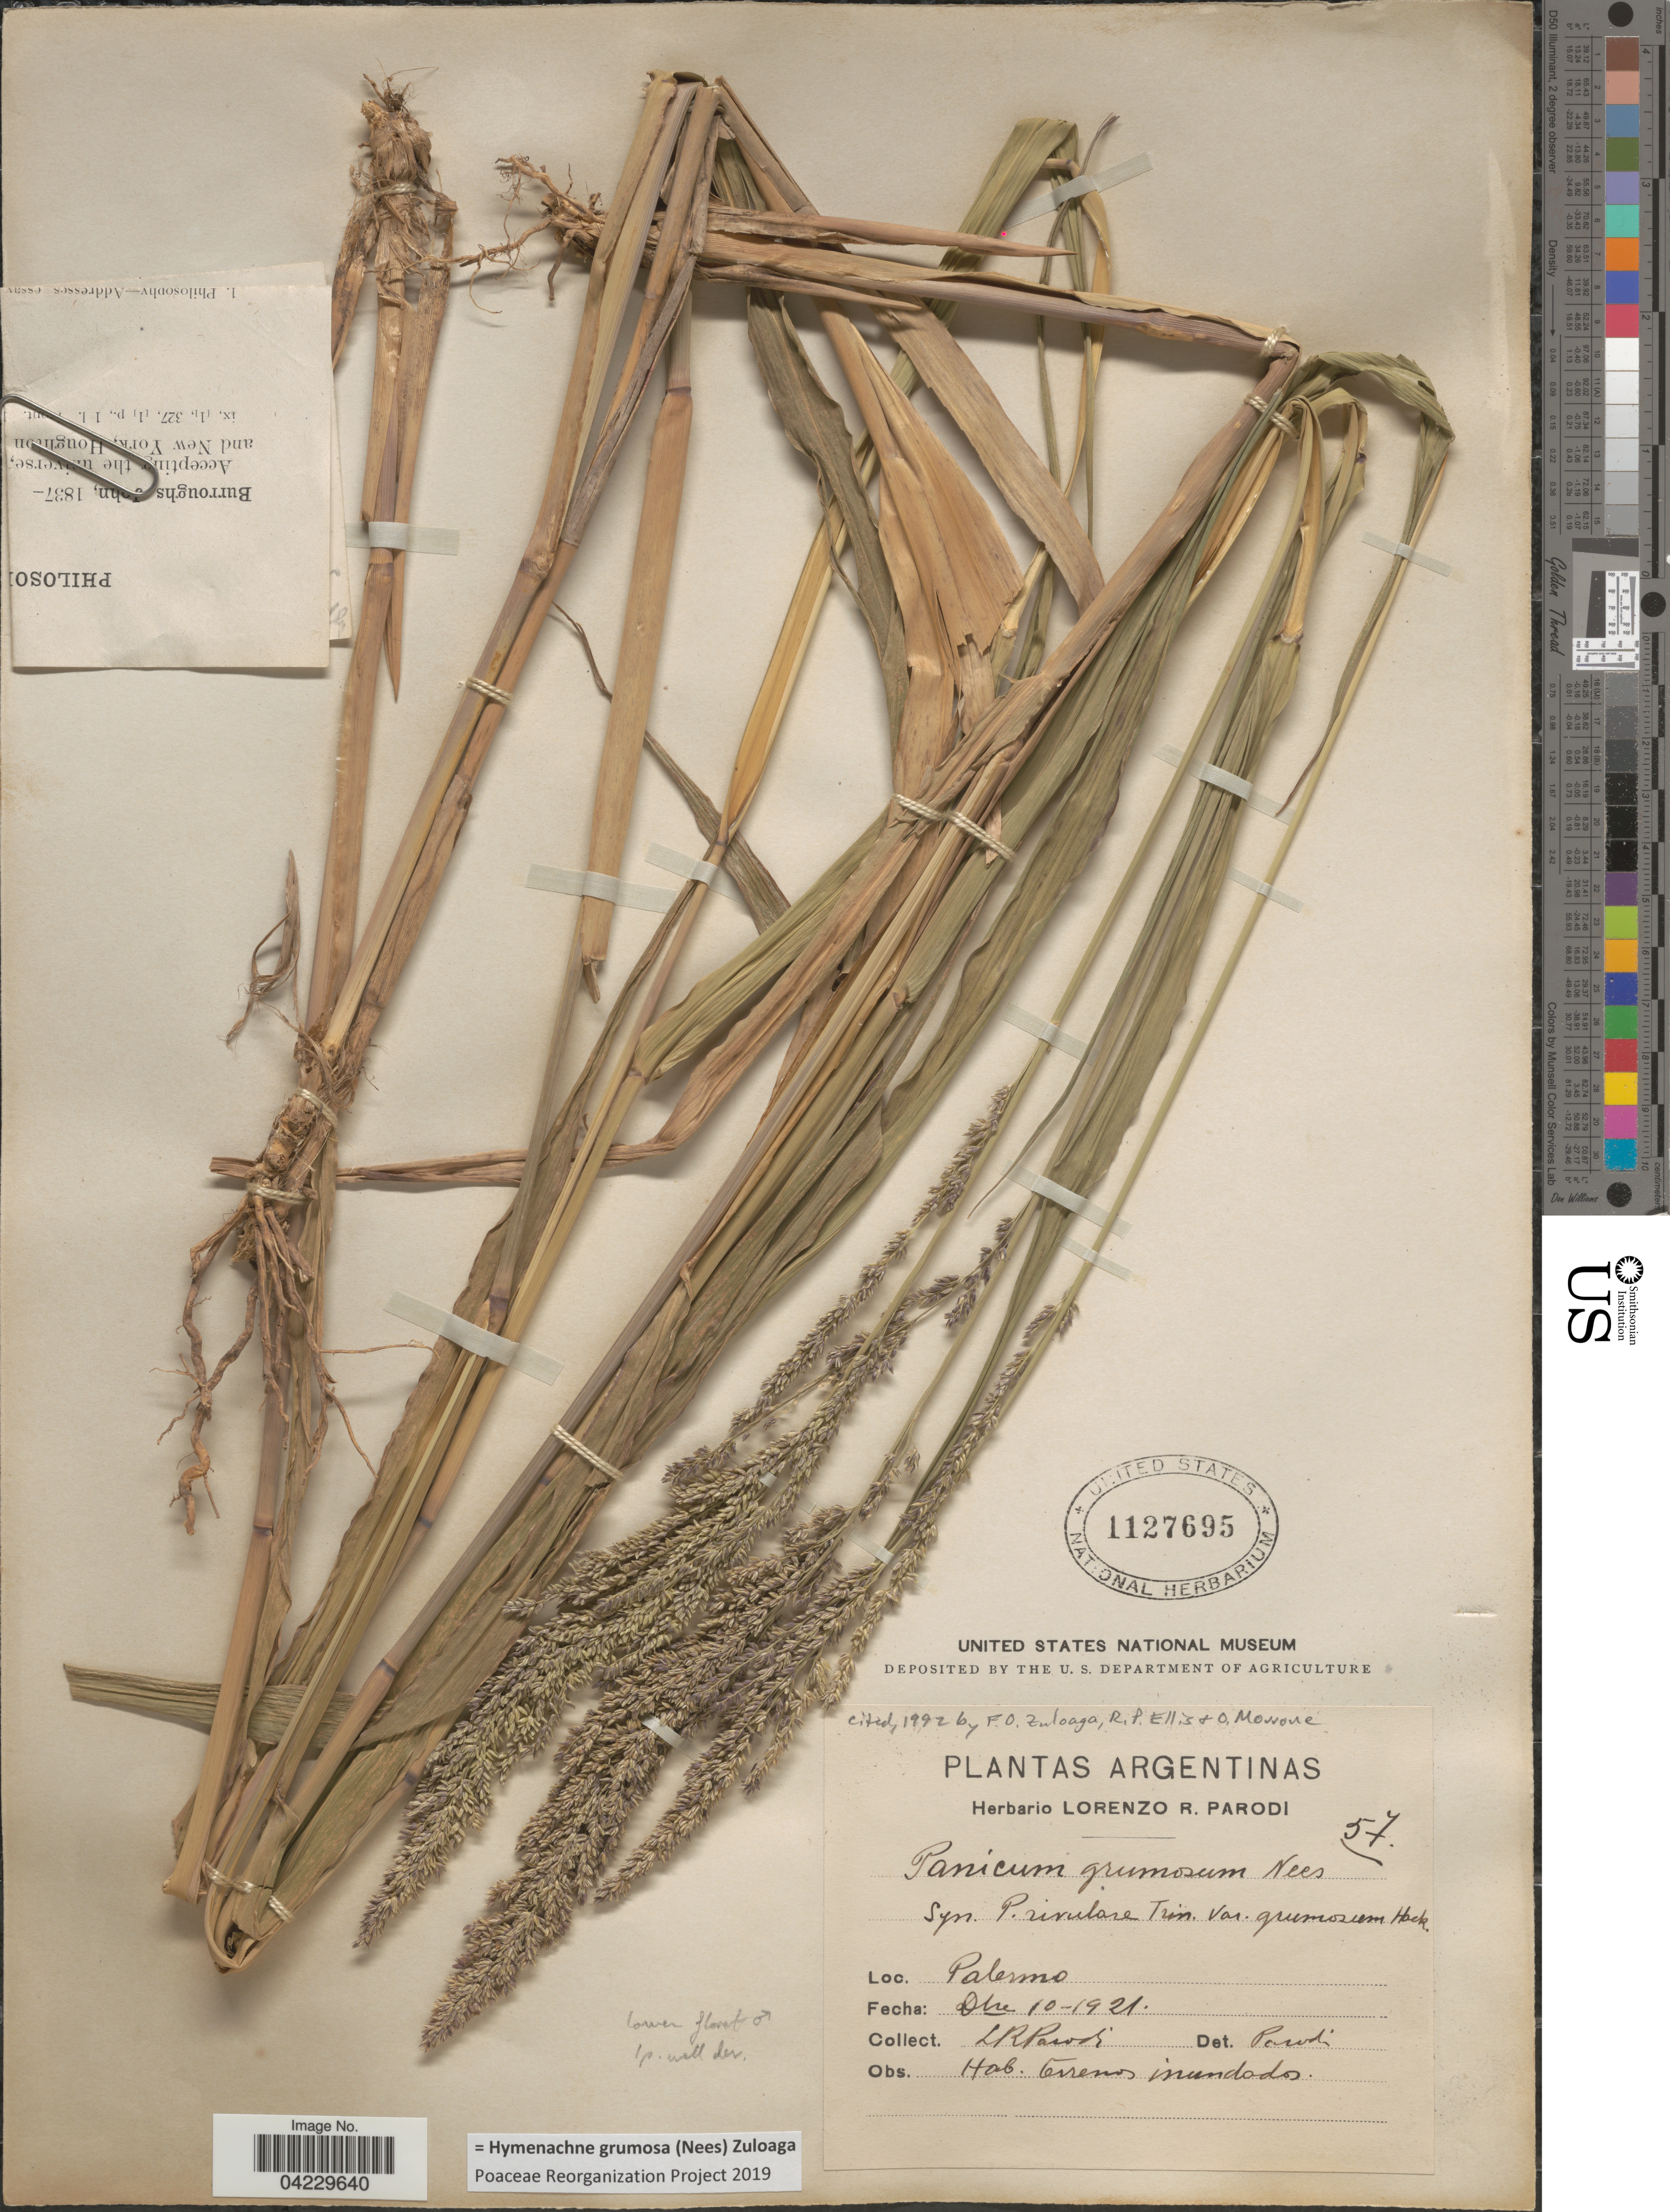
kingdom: Plantae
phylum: Tracheophyta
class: Liliopsida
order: Poales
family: Poaceae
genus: Hymenachne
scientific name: Hymenachne grumosa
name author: (Nees) Zuloaga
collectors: L. R. Parodi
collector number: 57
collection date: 1921-12-10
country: Argentina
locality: Palermo.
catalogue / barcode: US 1127695